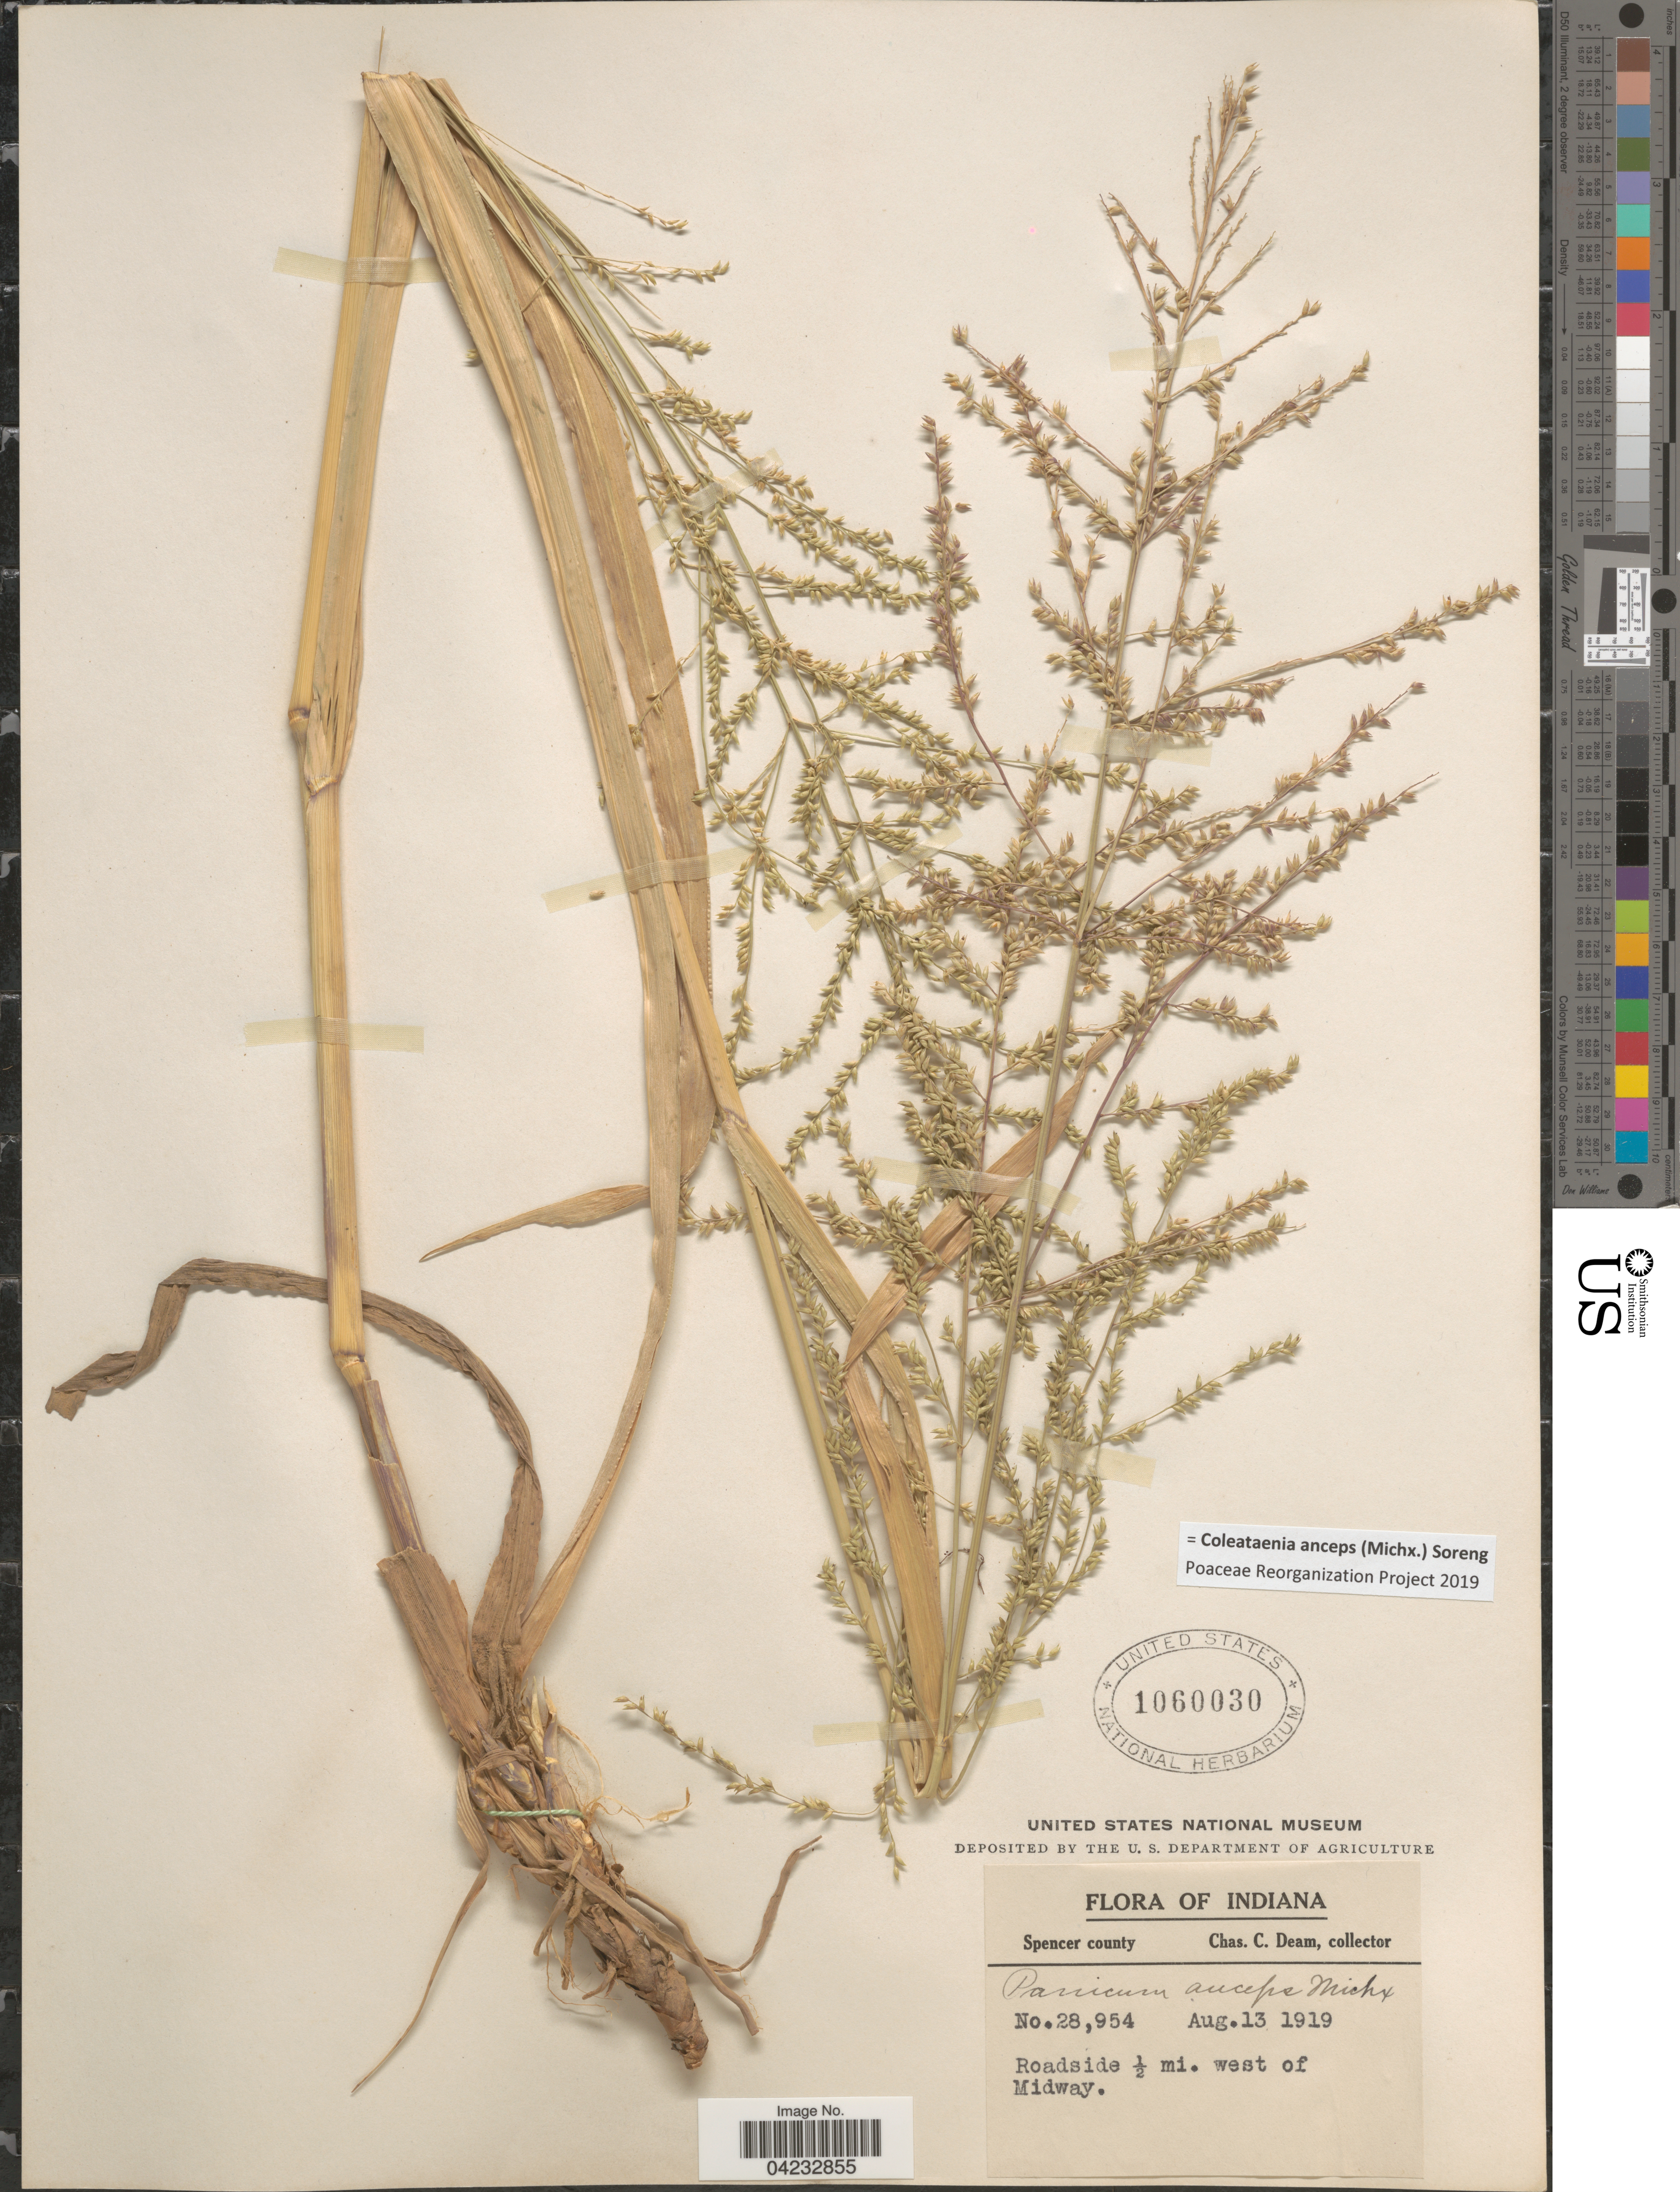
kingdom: Plantae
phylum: Tracheophyta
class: Liliopsida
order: Poales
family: Poaceae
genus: Coleataenia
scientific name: Coleataenia anceps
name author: (Michx.) Soreng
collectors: C. C. Deam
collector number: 28954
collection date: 1919-08-13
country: United States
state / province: Indiana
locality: Spencer county. Roadside ½ mi. west of Midway.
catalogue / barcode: US 1060030